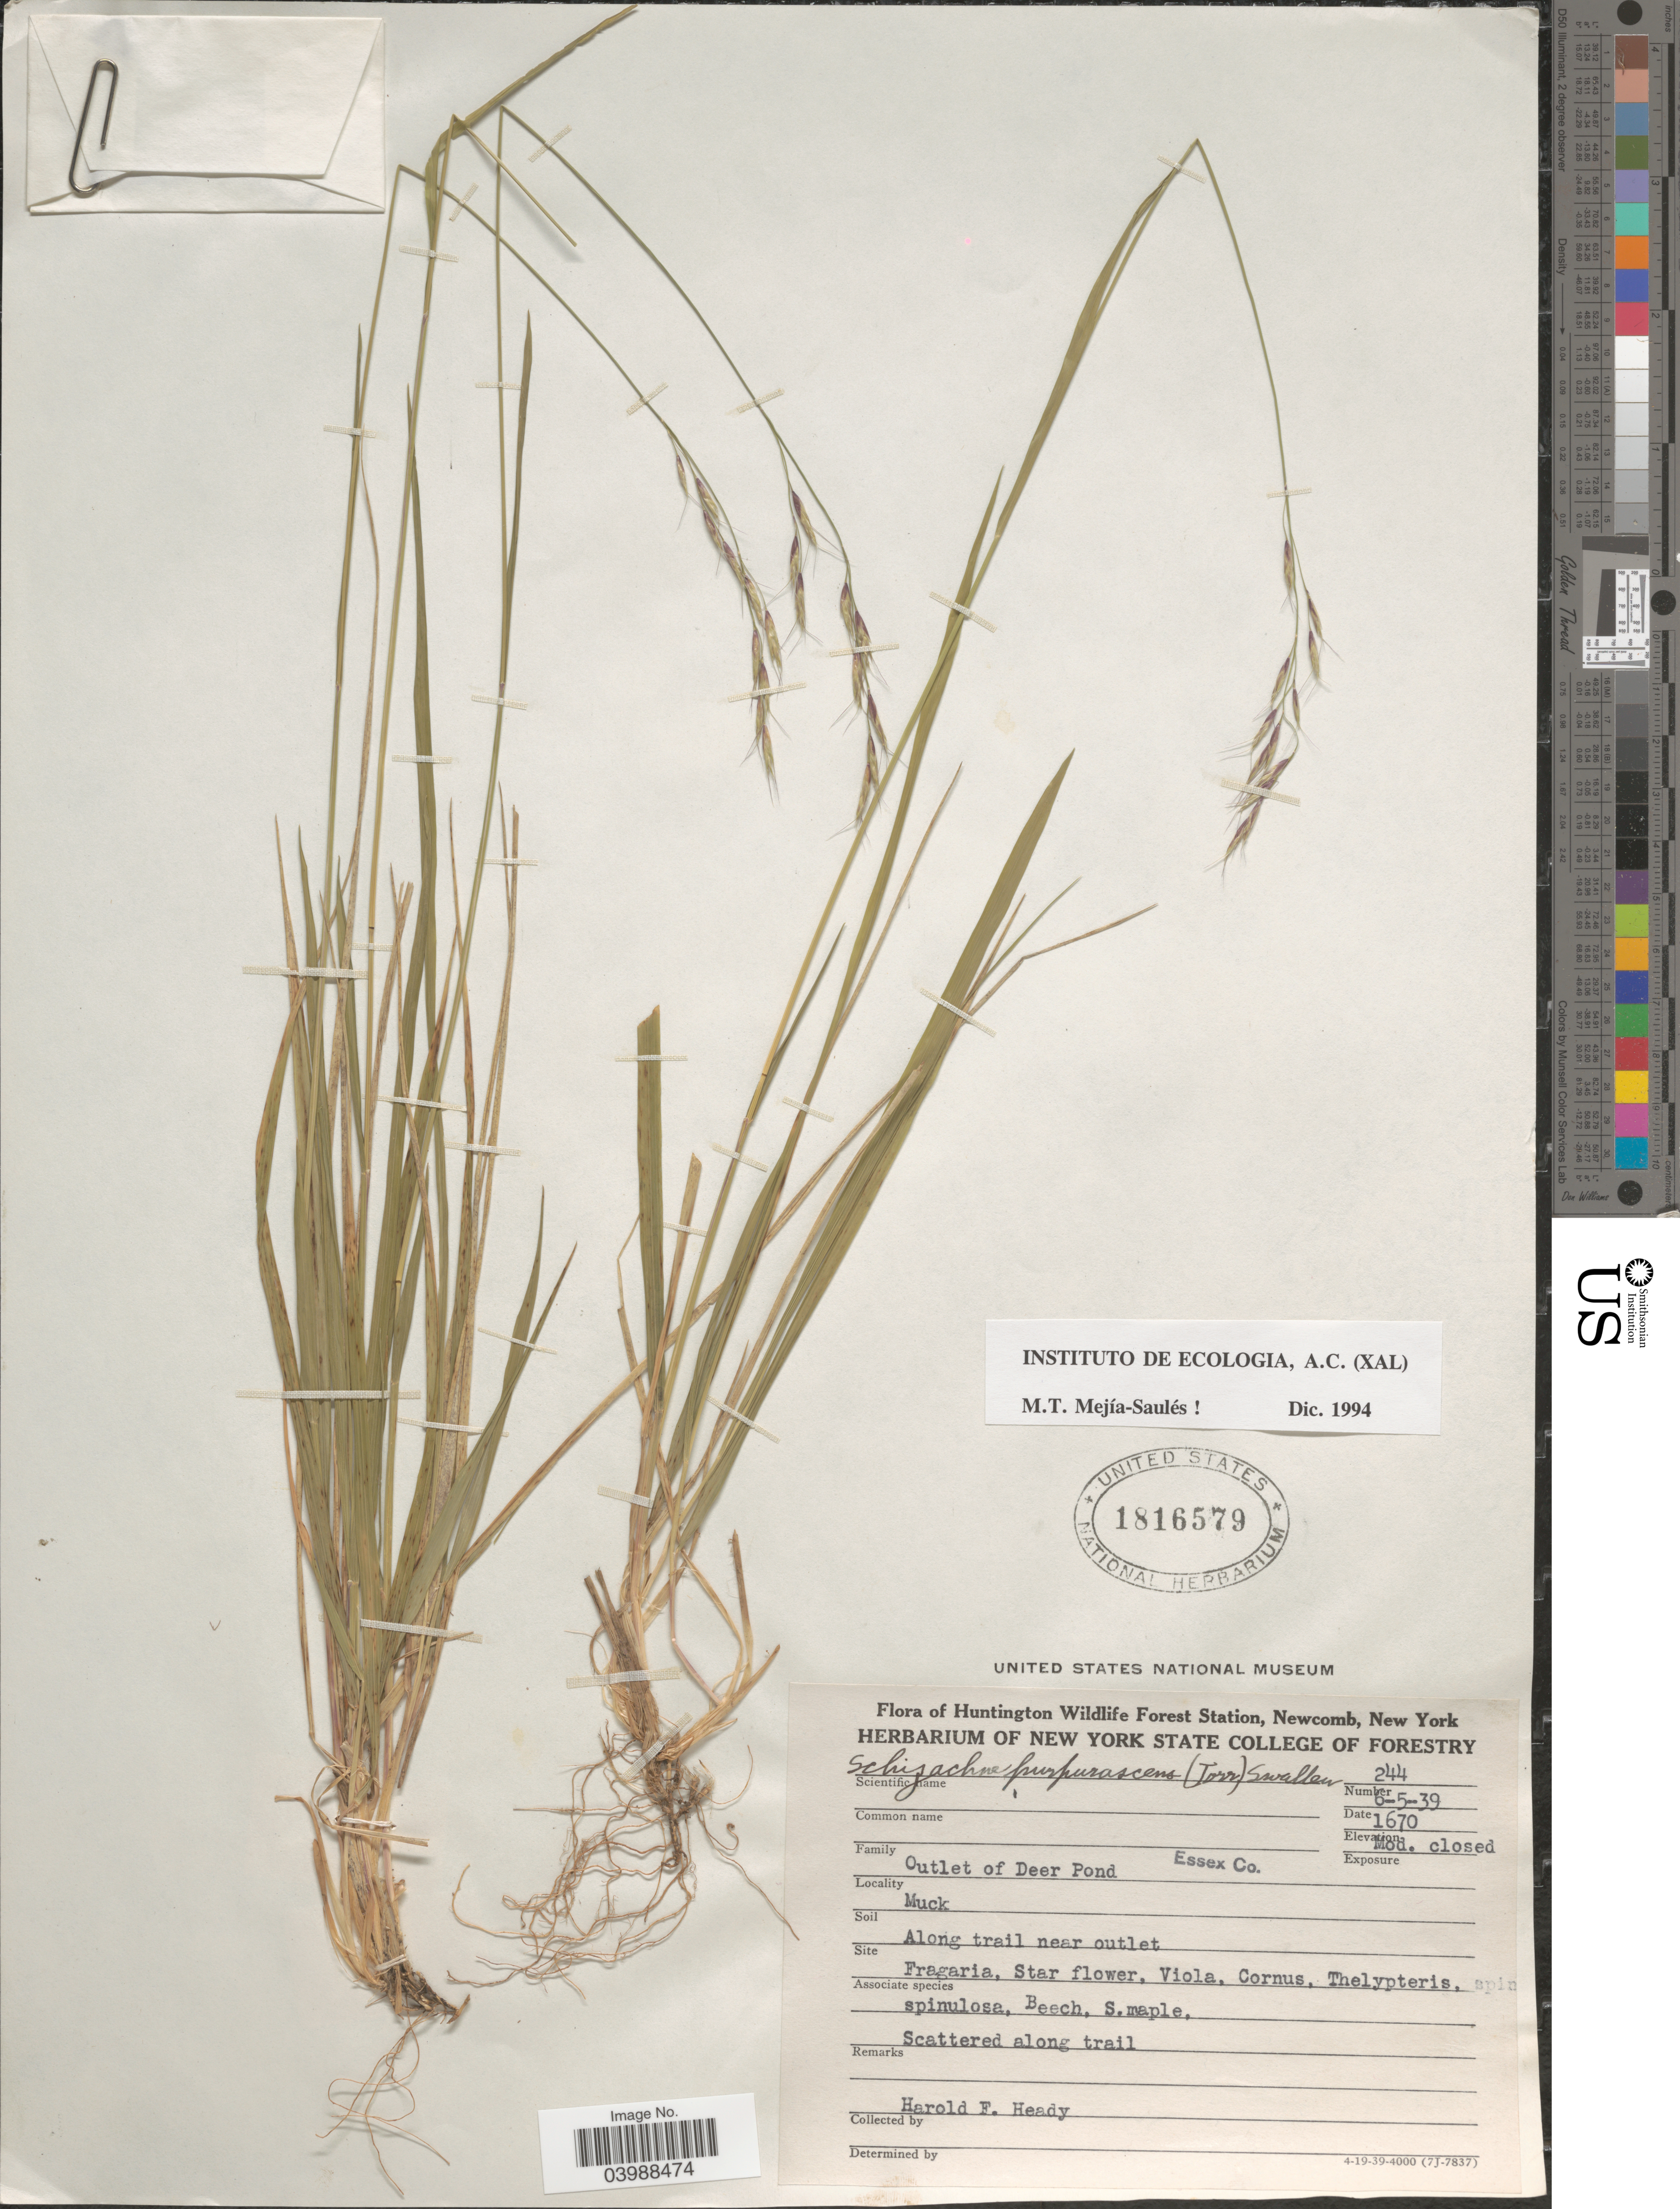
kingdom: Plantae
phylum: Tracheophyta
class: Liliopsida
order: Poales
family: Poaceae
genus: Schizachne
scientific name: Schizachne purpurascens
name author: (Torr.) Swallen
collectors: H. Heady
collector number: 244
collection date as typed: Transcribed d/m/y: 5/6/39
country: United States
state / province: New York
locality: Huntington Wildlife Forest Station, Newcomb. Essex Co. Muck. Along trail near outlet.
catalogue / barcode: US 1816579